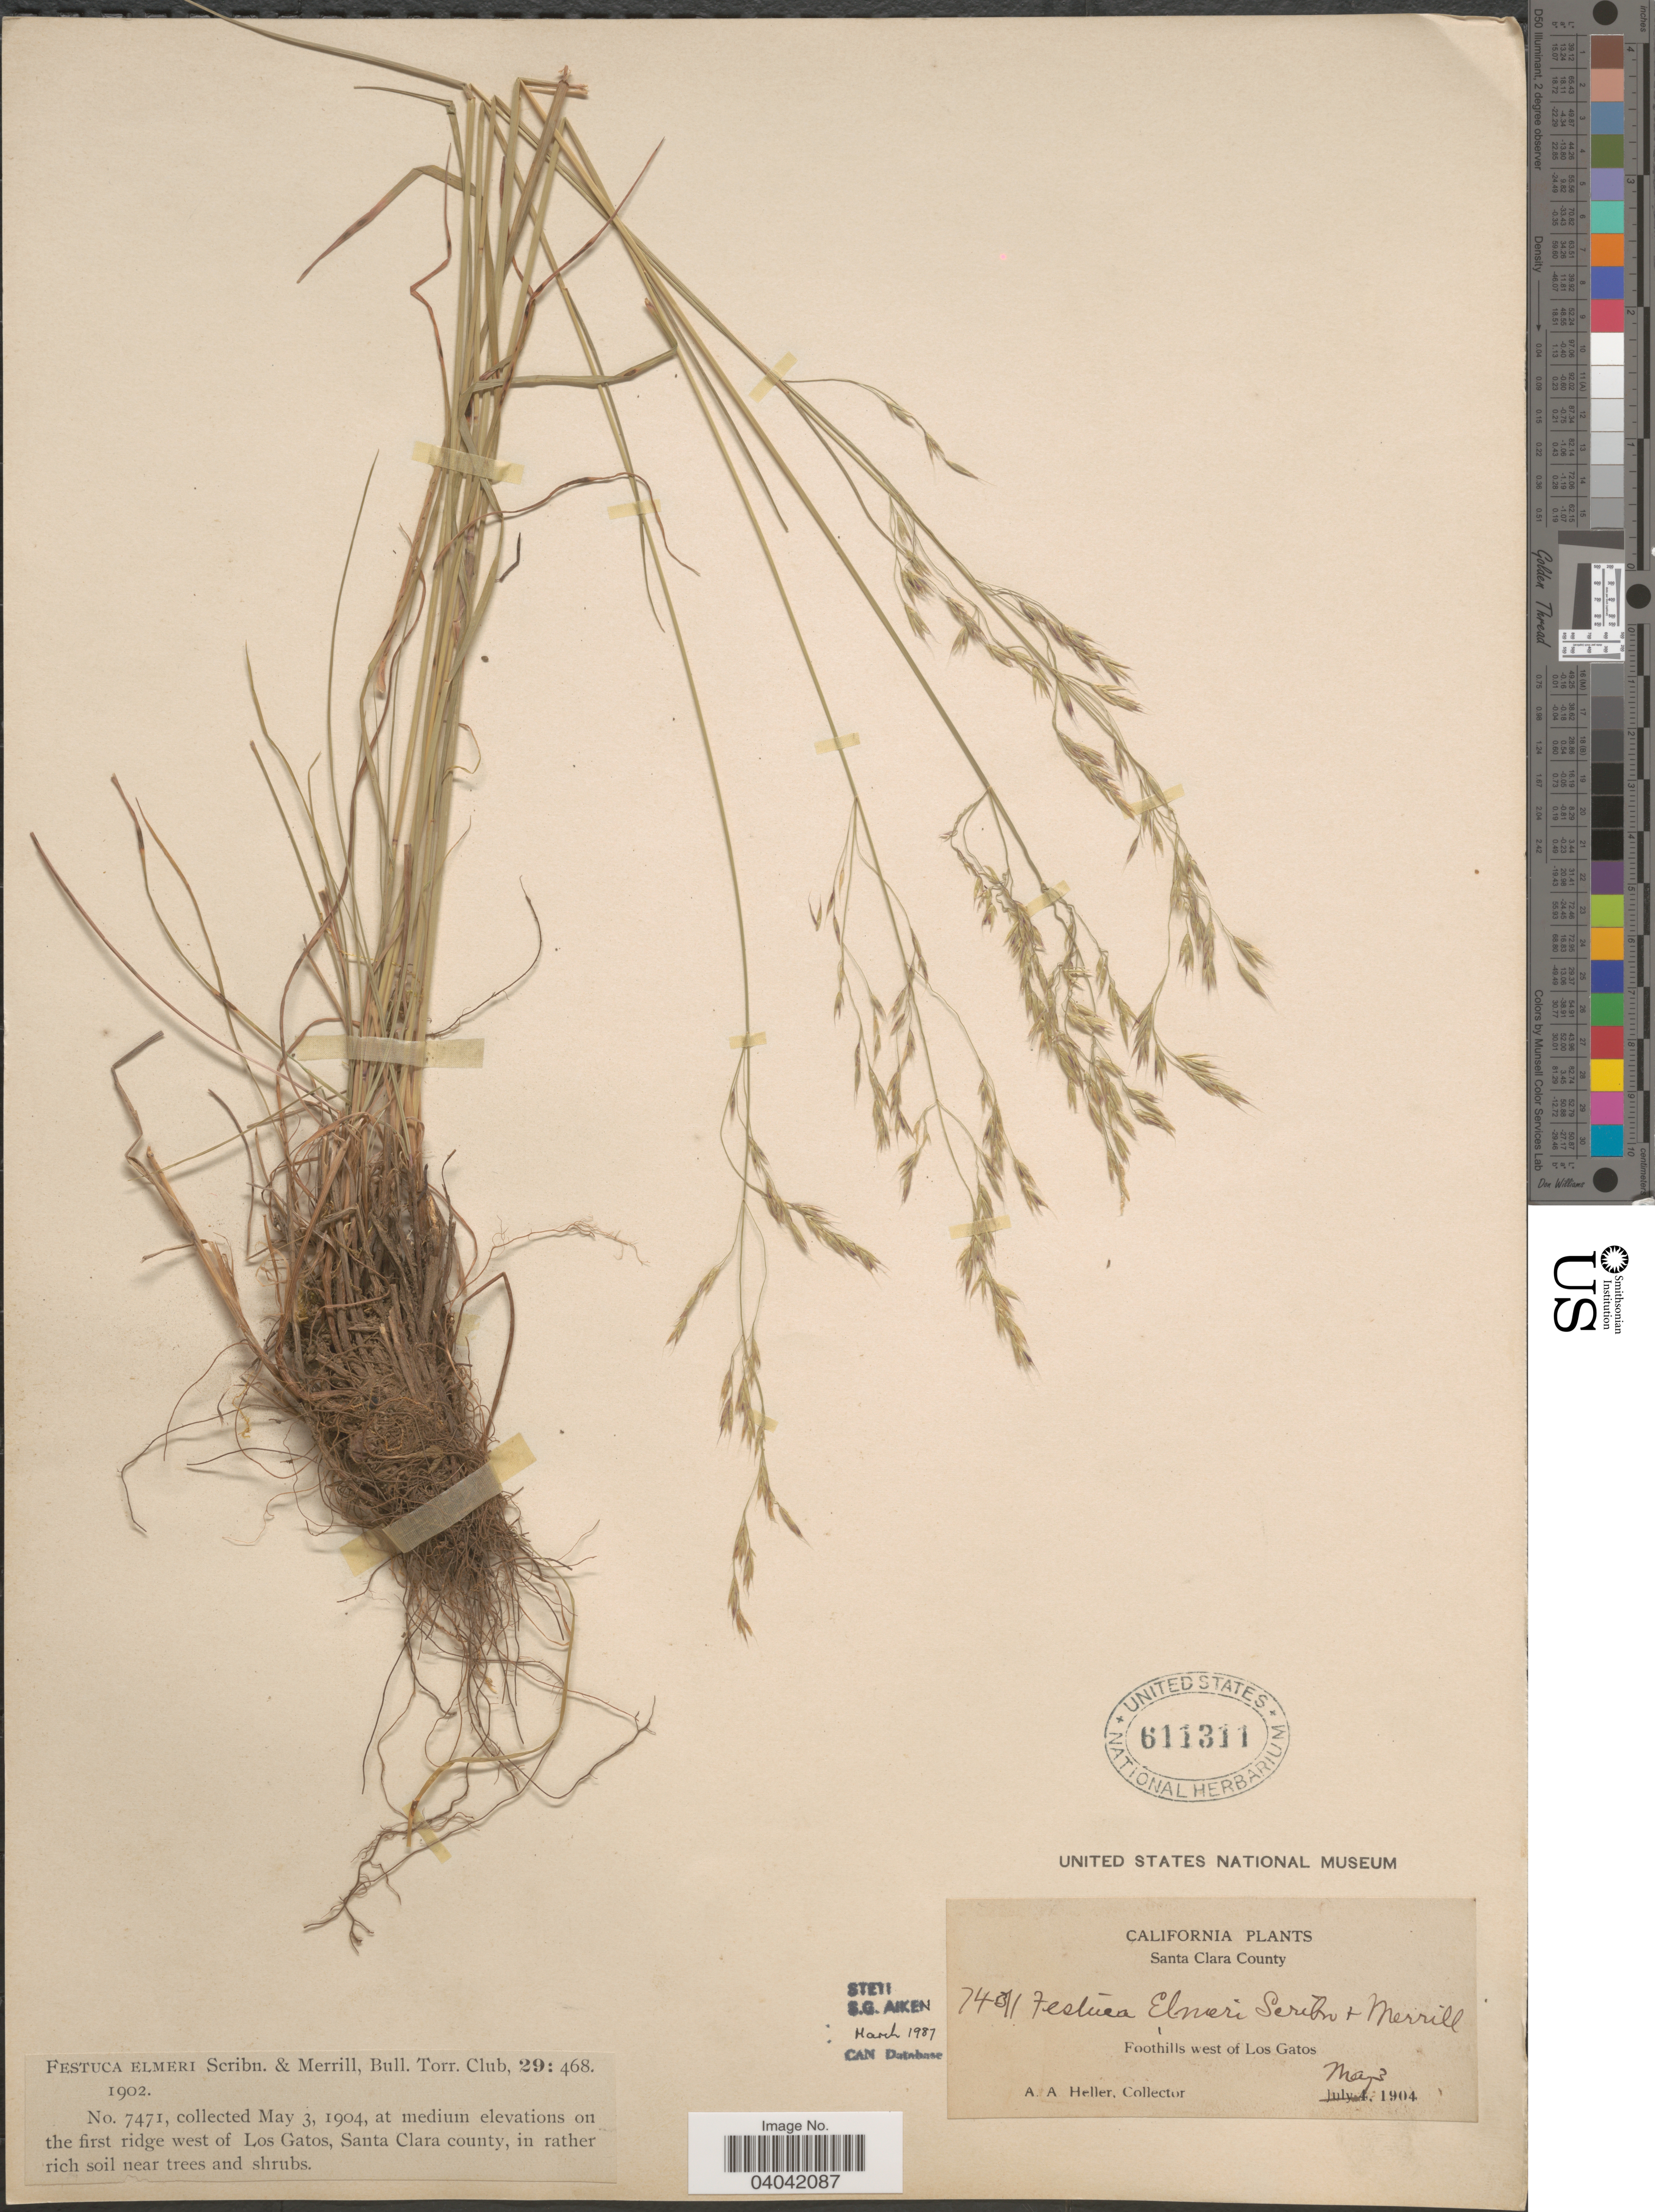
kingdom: Plantae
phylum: Tracheophyta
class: Liliopsida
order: Poales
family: Poaceae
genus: Festuca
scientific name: Festuca elmeri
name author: Scribn. & Merr.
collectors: A. A. Heller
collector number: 7471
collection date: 1904-05-03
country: United States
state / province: California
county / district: Santa Clara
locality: Santa Clara County. Foothills west of Los Gatos. On the first ridge west of Los Gatos.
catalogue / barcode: US 611311